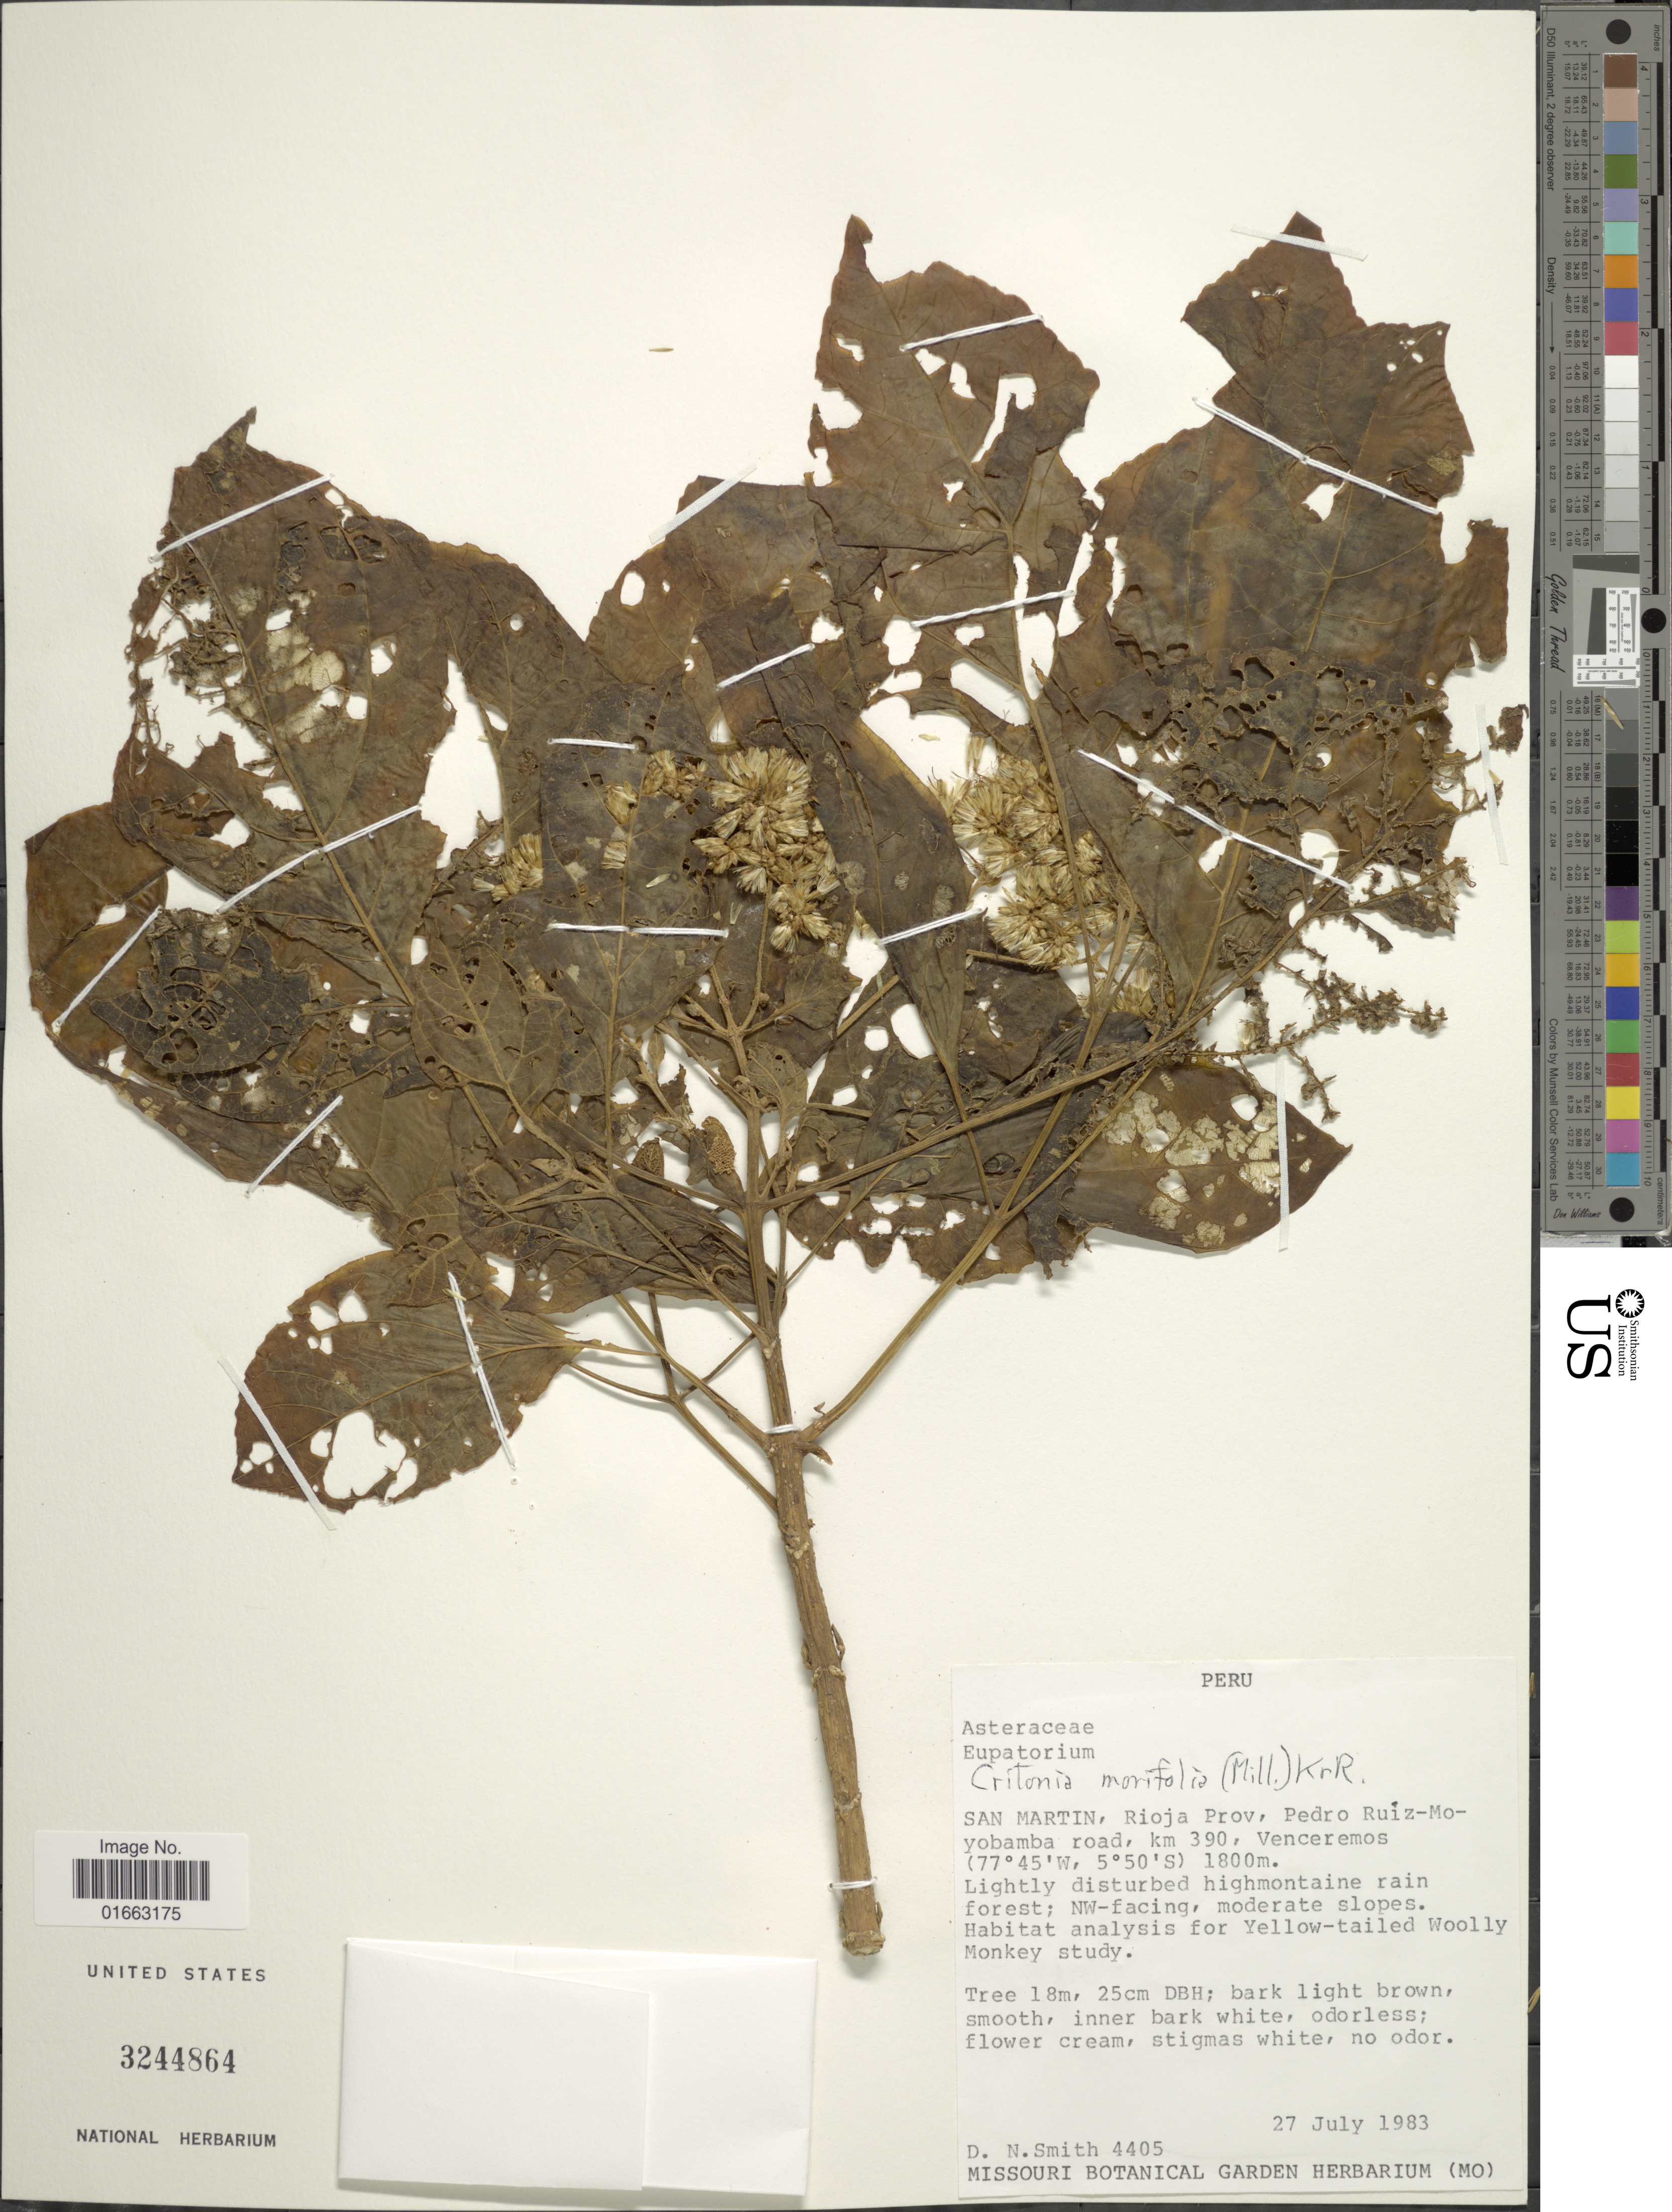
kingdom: Plantae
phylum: Tracheophyta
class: Magnoliopsida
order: Asterales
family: Asteraceae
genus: Critonia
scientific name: Critonia morifolia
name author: (Mill.) R.M. King & H. Rob.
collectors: D. Smith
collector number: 4405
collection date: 1983-07-27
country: Peru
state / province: San Martín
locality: Rioja Prov, Pedro Ruíz-moyobamba road, km 30, Venceremos, lightly disturbed highmontaine rain forest; NW facing, moderate slopes, habitat analysis for Yelloq-tailes Woolly Monkey study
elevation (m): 1800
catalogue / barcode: US 3244864